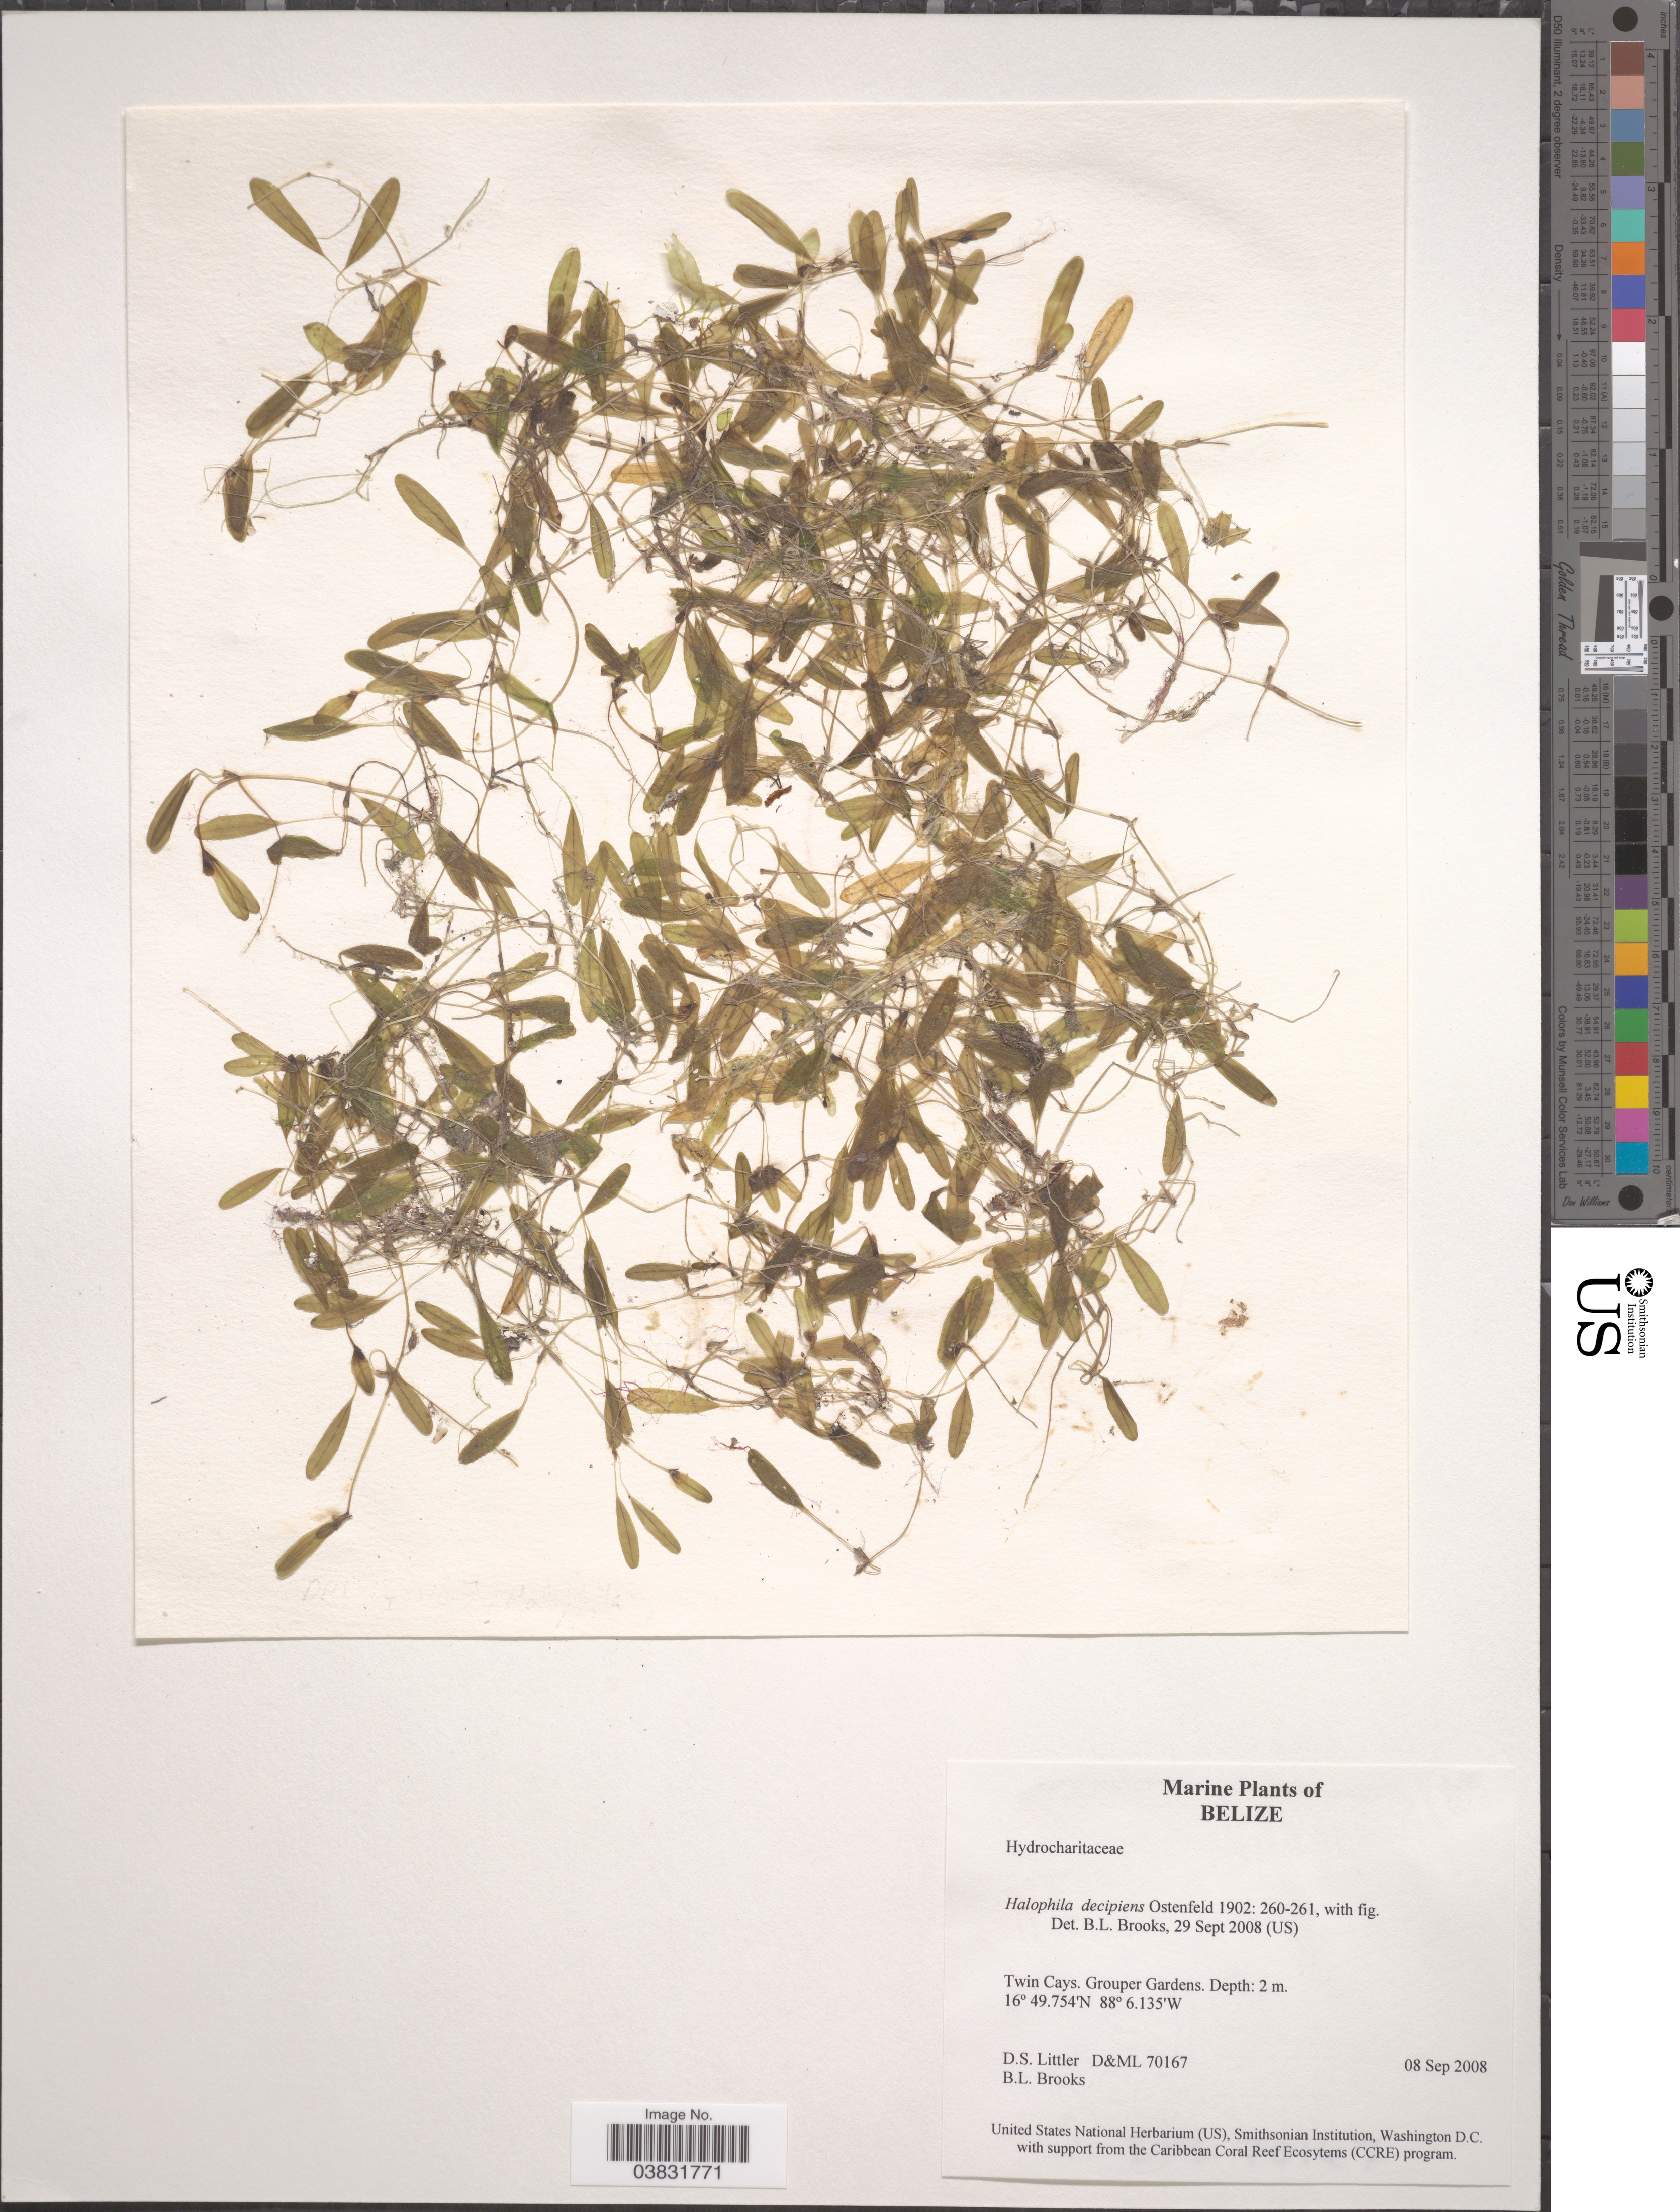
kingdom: Plantae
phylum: Tracheophyta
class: Liliopsida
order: Alismatales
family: Hydrocharitaceae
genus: Halophila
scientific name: Halophila decipiens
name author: Ostenf.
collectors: D. S. Littler & B. Brooks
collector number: D&ML 70167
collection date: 2008-09-08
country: Belize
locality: Twin Cays. Grouper Gardens.